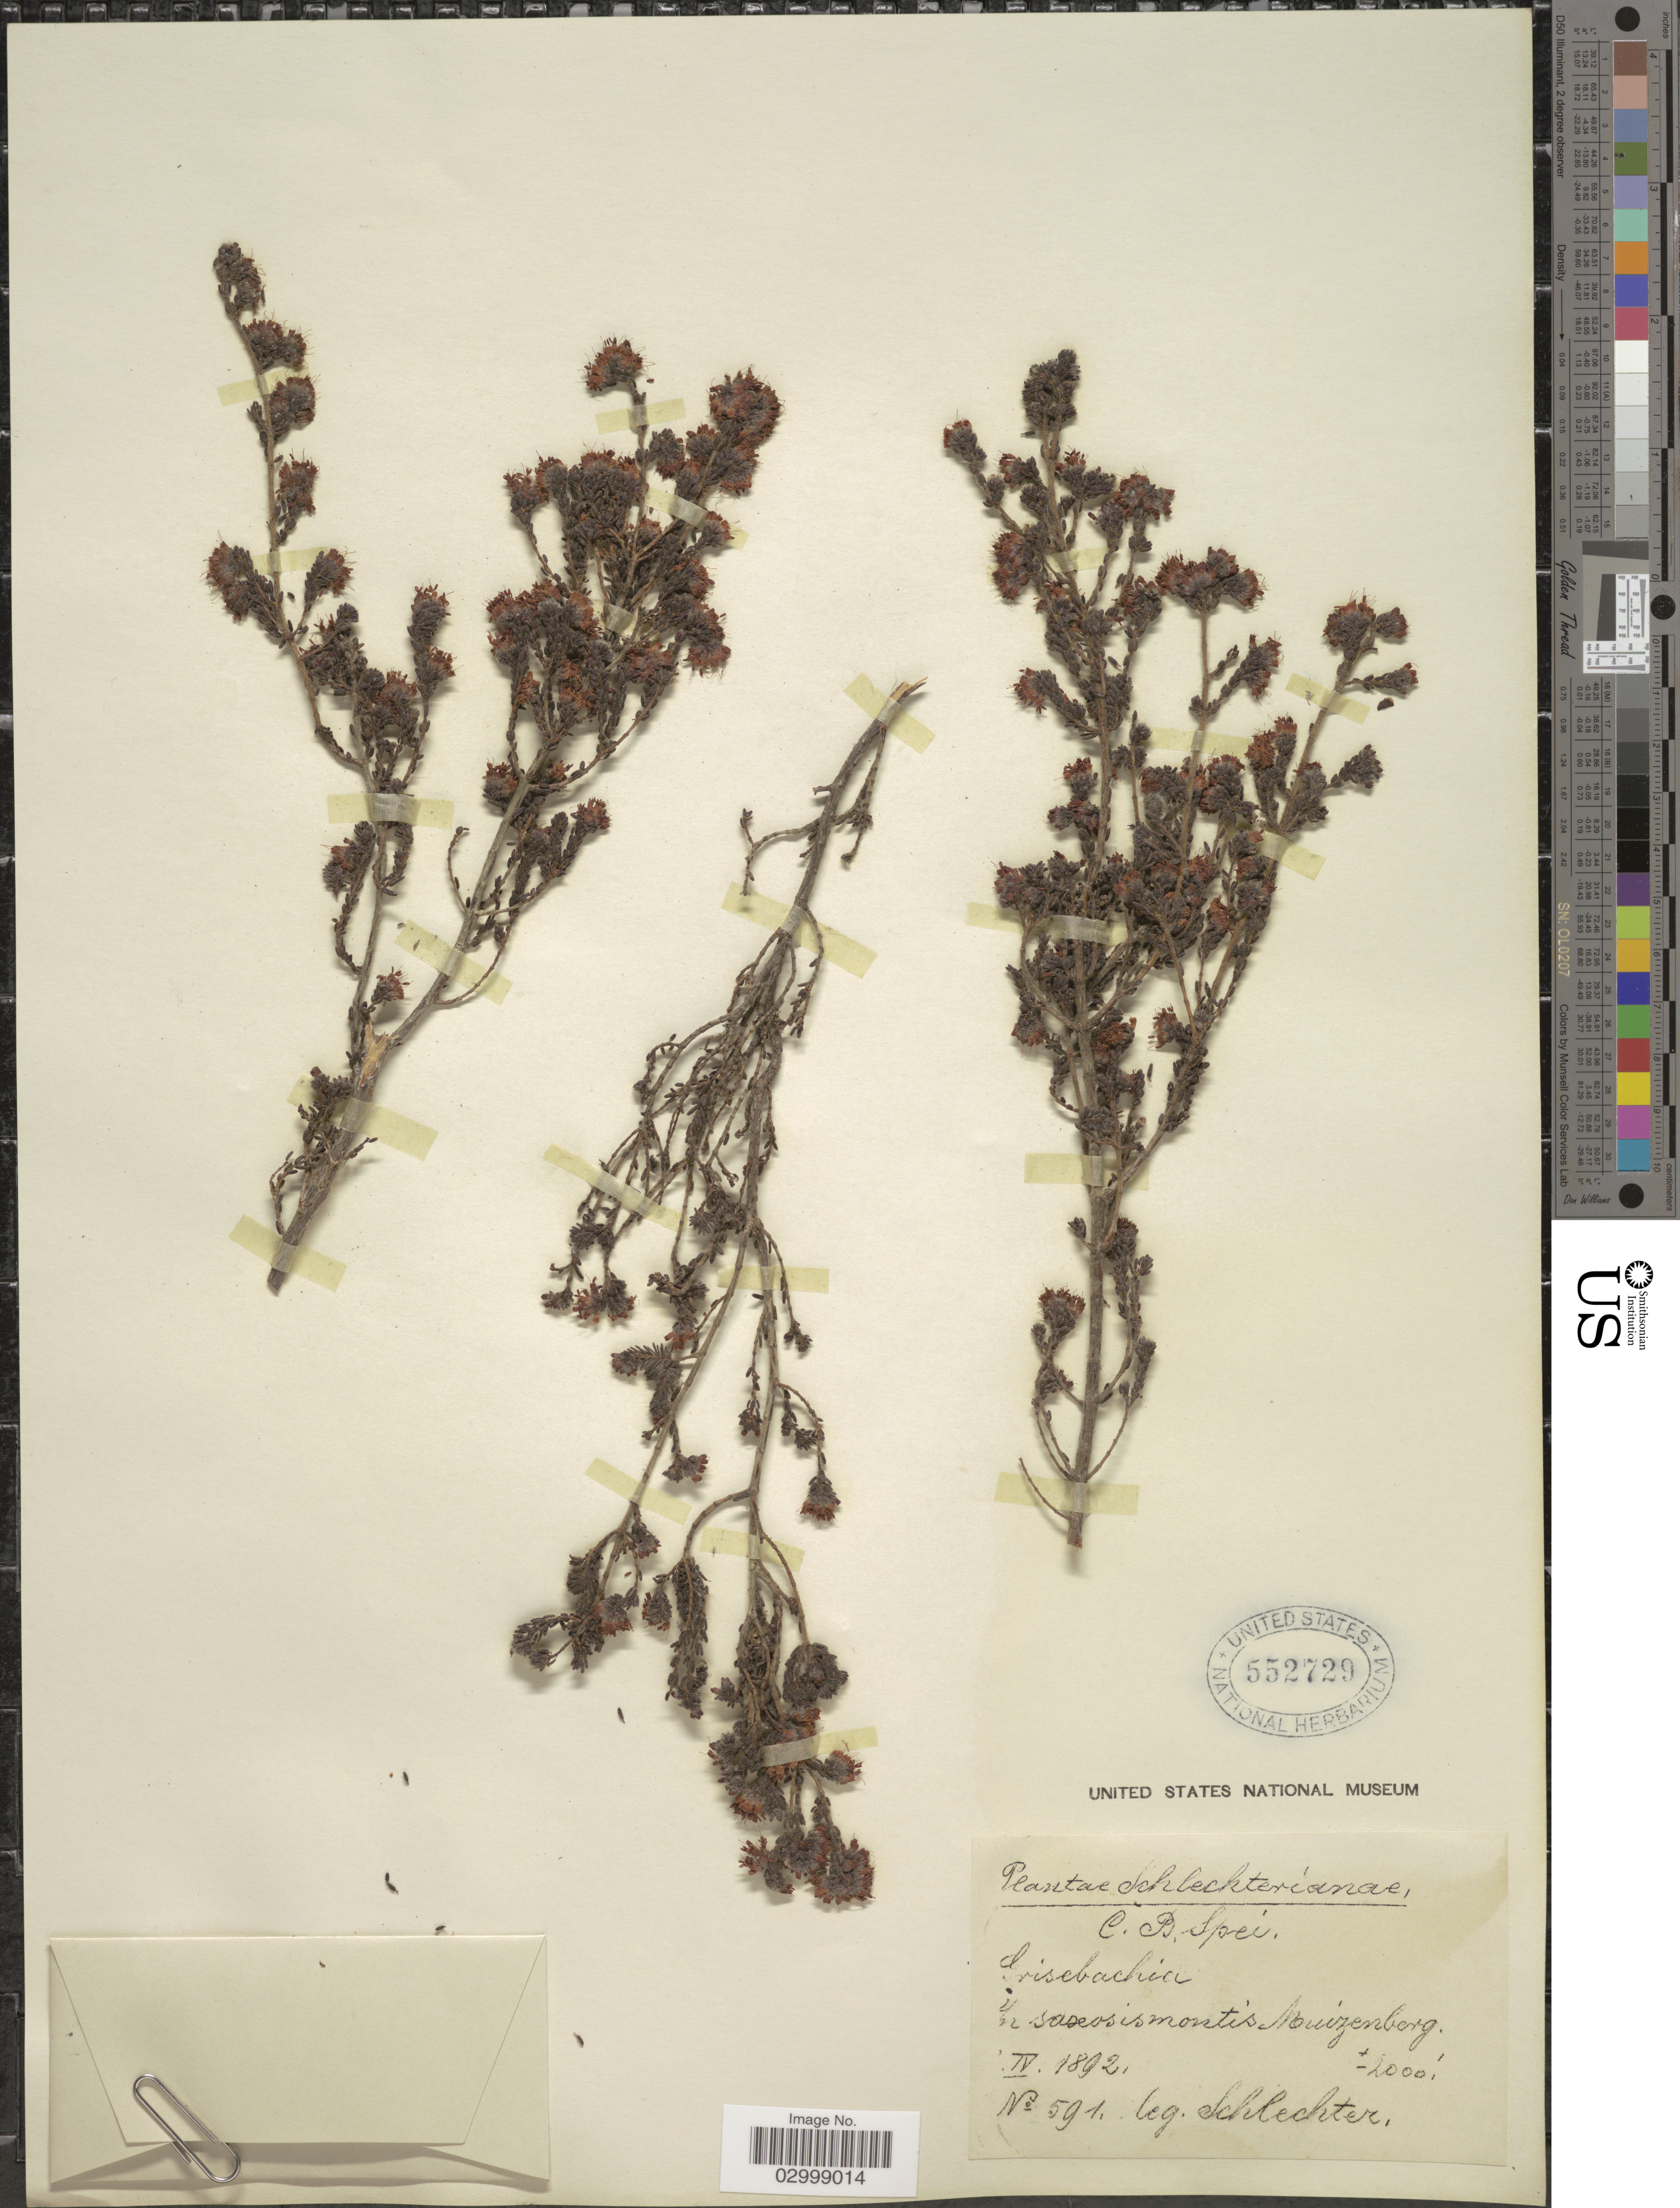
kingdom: Plantae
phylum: Tracheophyta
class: Magnoliopsida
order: Ericales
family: Ericaceae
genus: Erica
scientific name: Erica sp.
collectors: Schlechter, --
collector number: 591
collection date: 1892-04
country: South Africa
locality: C. B. Spei, in saxosis montis Muizenberg.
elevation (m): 610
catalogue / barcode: US 552729